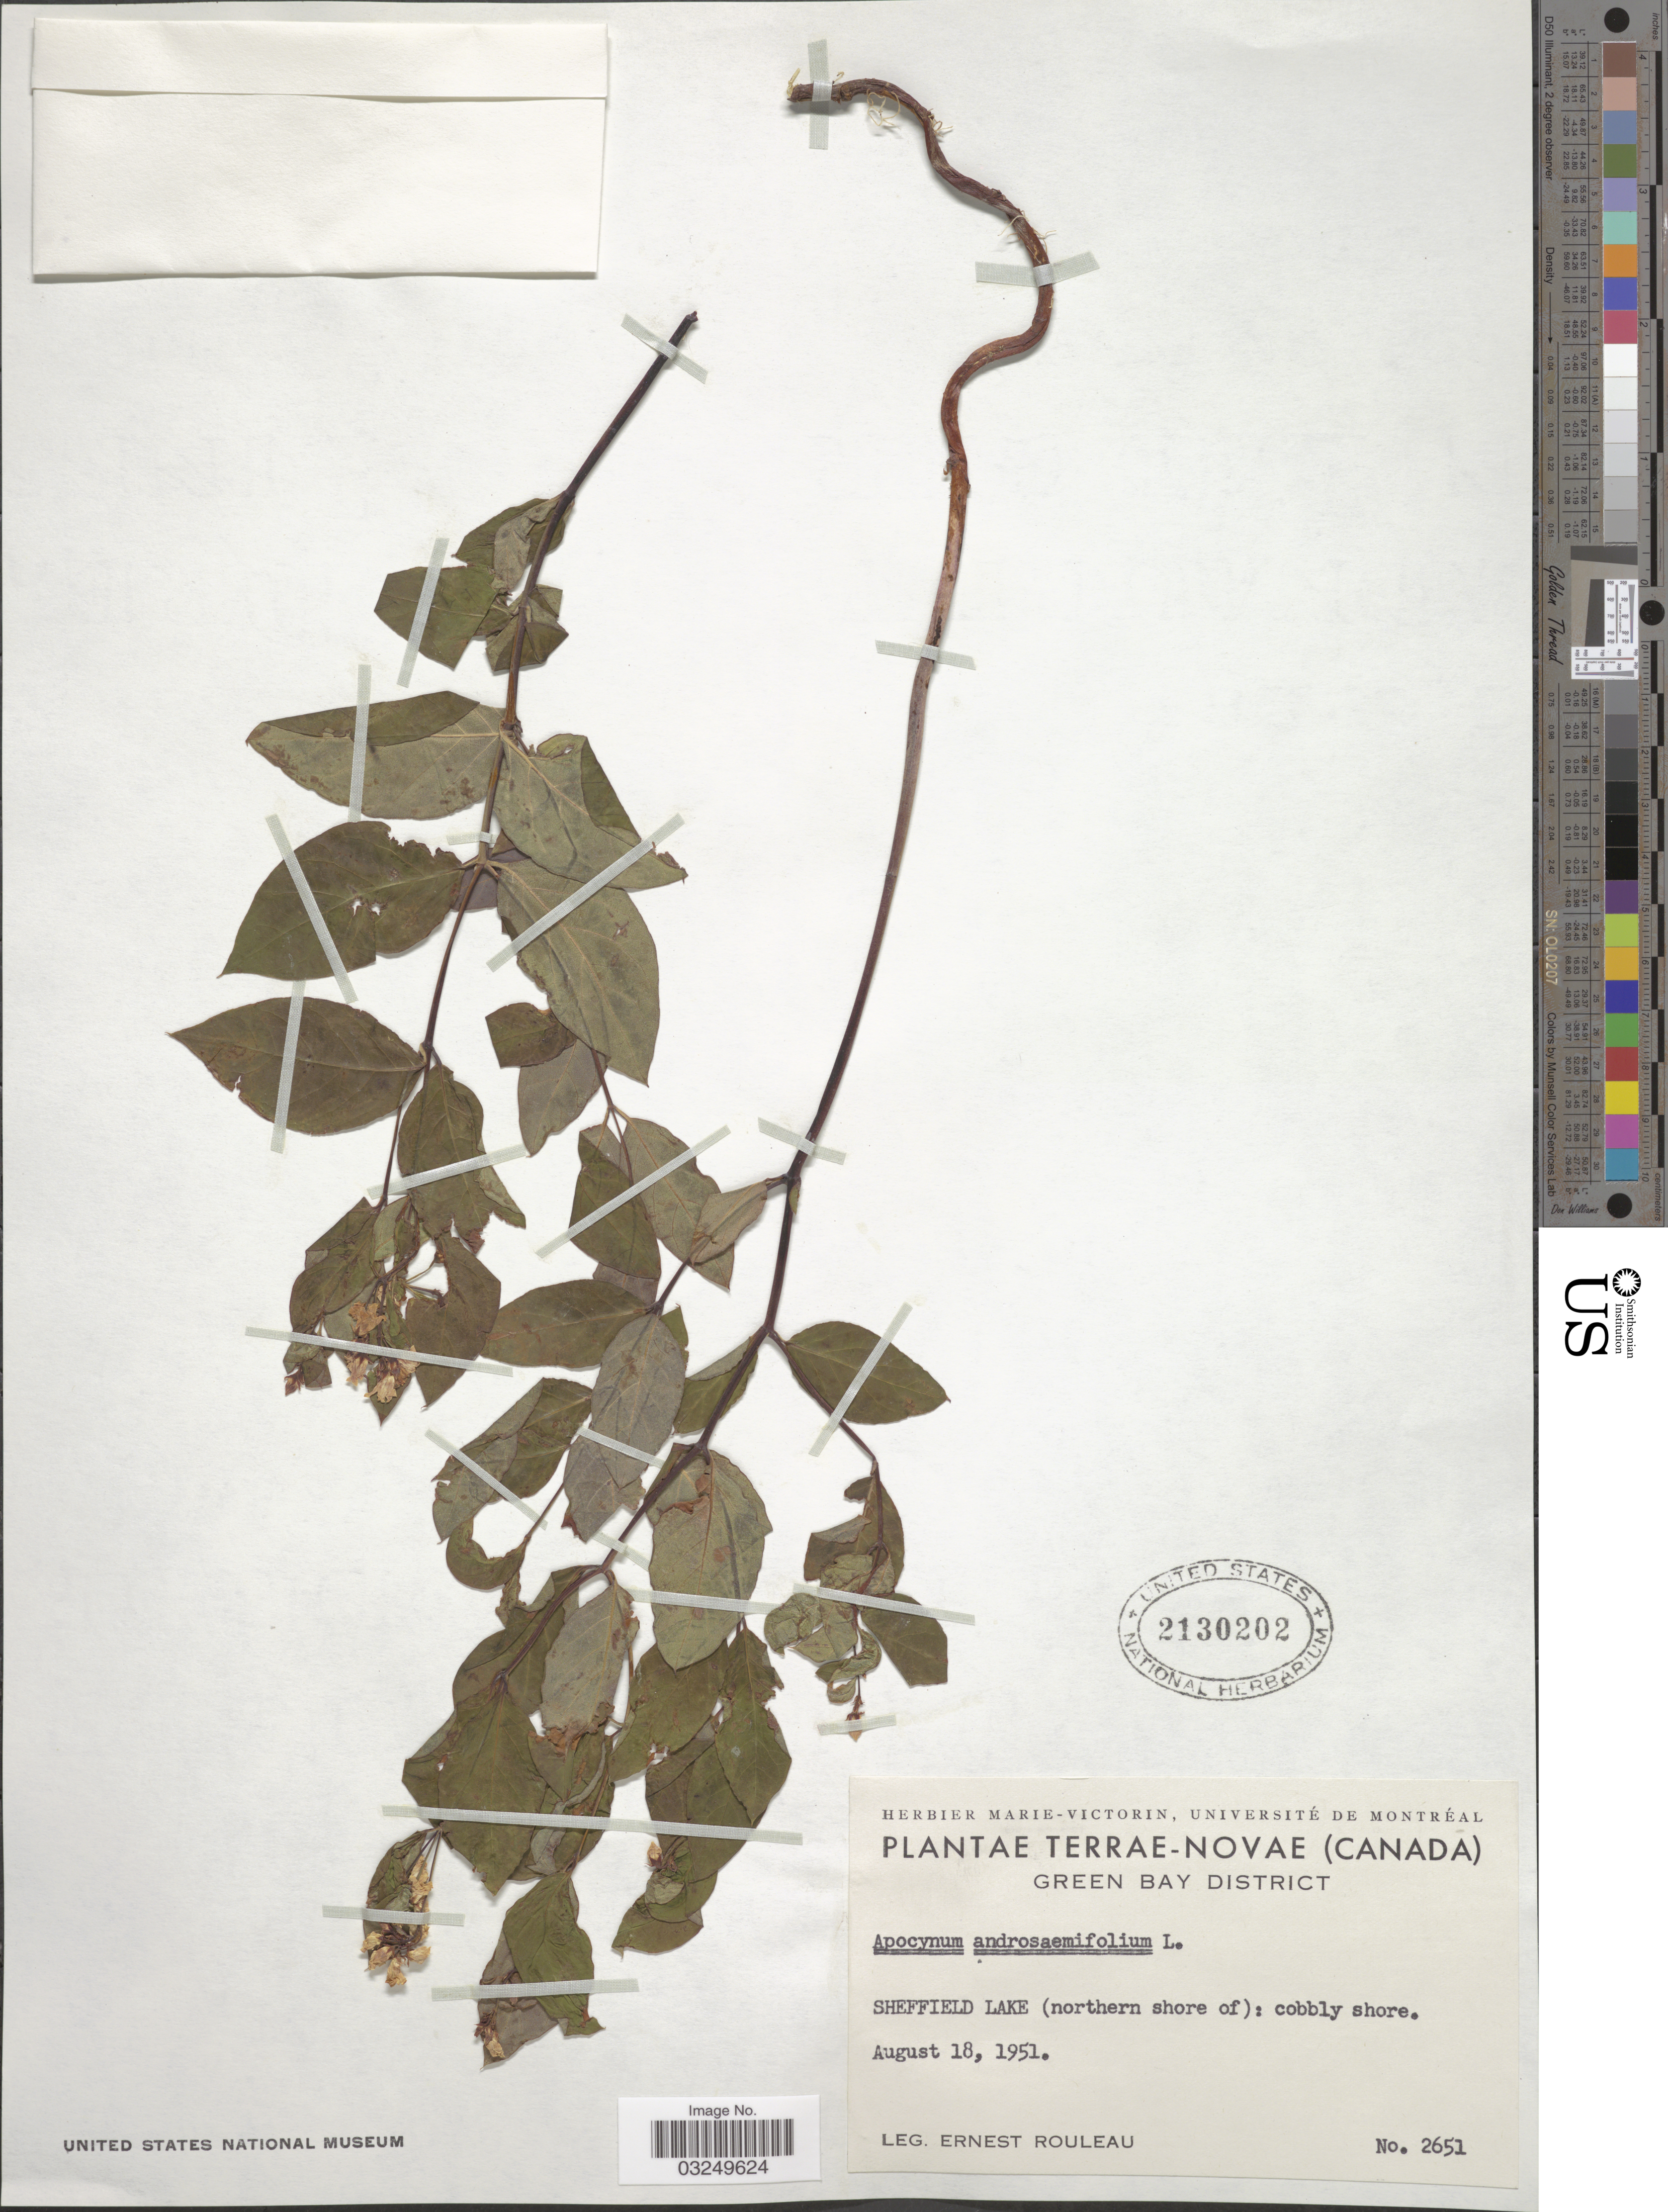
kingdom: Plantae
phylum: Tracheophyta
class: Magnoliopsida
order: Gentianales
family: Apocynaceae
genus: Apocynum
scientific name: Apocynum androsaemifolium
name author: L.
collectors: J. Rouleau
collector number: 2651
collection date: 1951-08-18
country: Canada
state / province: Newfoundland and Labrador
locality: Terrae-Novae Green Bay District. Sheffield Lake (northern shore of): cobbly shore.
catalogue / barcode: US 2130202